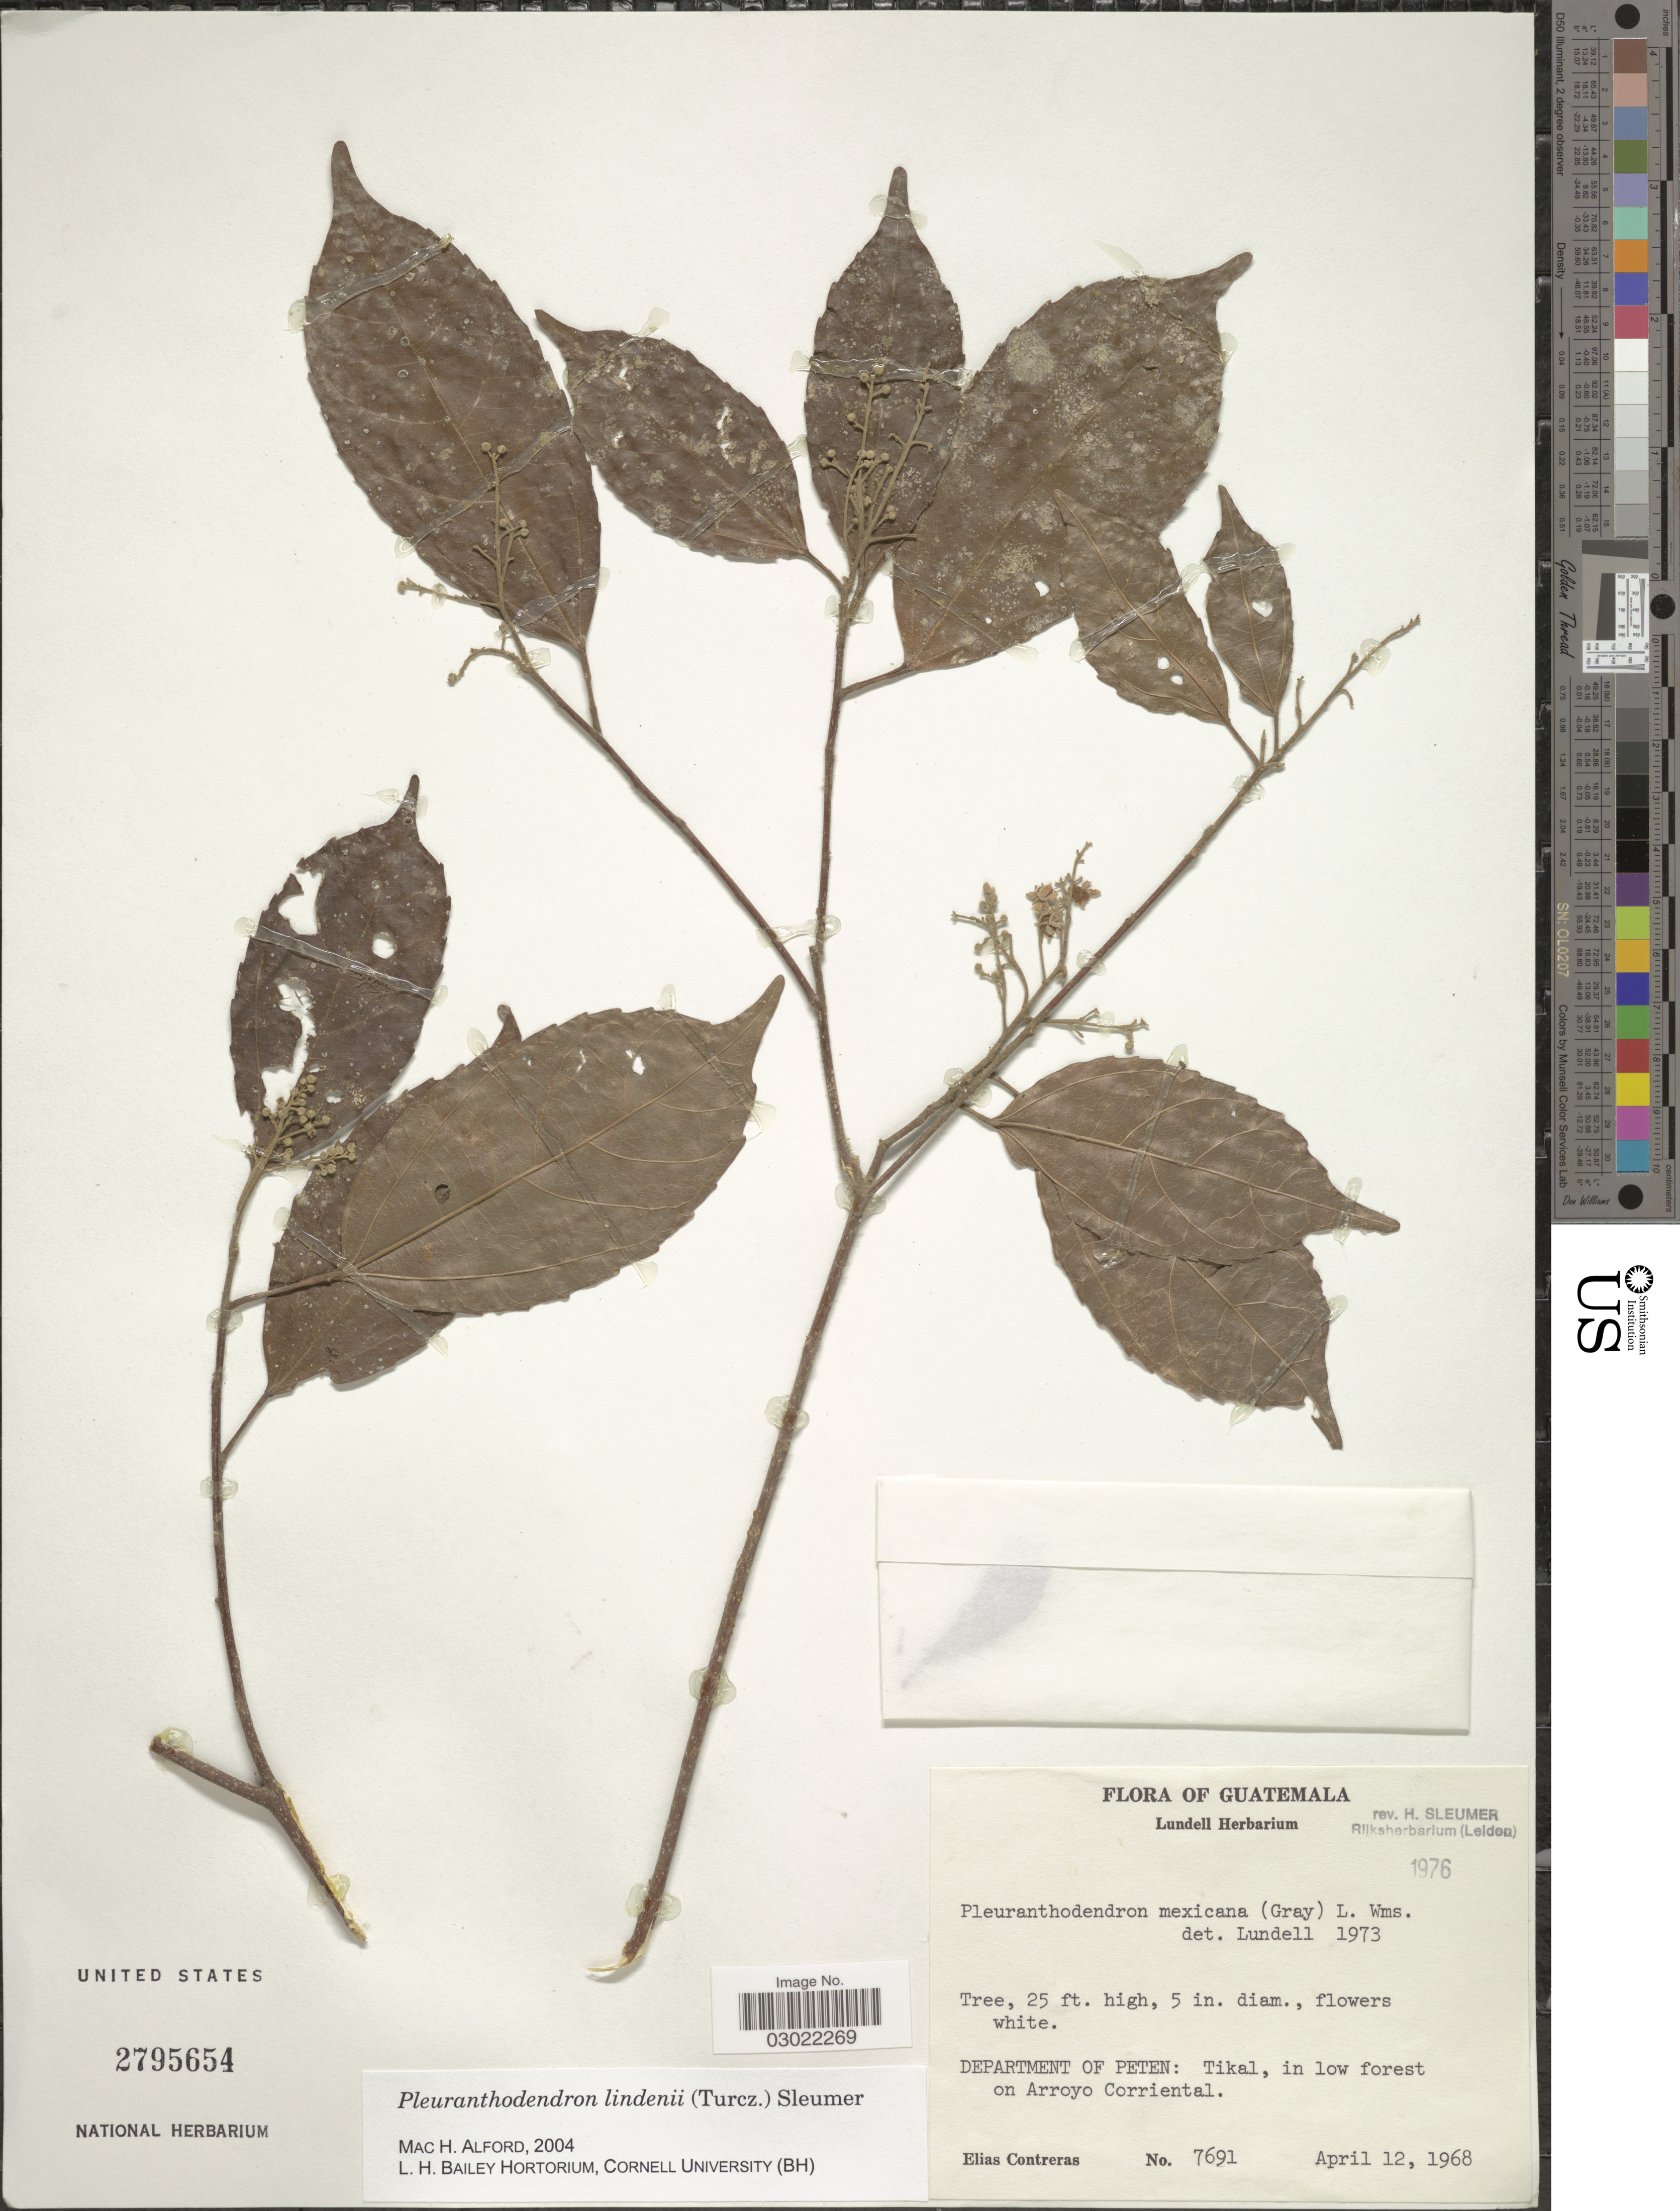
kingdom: Plantae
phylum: Tracheophyta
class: Magnoliopsida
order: Malpighiales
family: Salicaceae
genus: Pleuranthodendron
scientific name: Pleuranthodendron lindenii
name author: (Turcz.) Sleumer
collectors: E. Contreras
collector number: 7691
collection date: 1968-04-12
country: Guatemala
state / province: El Petén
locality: Department of Peten: Tikal, in low forest on Arroyo Corriental.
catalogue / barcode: US 2795654